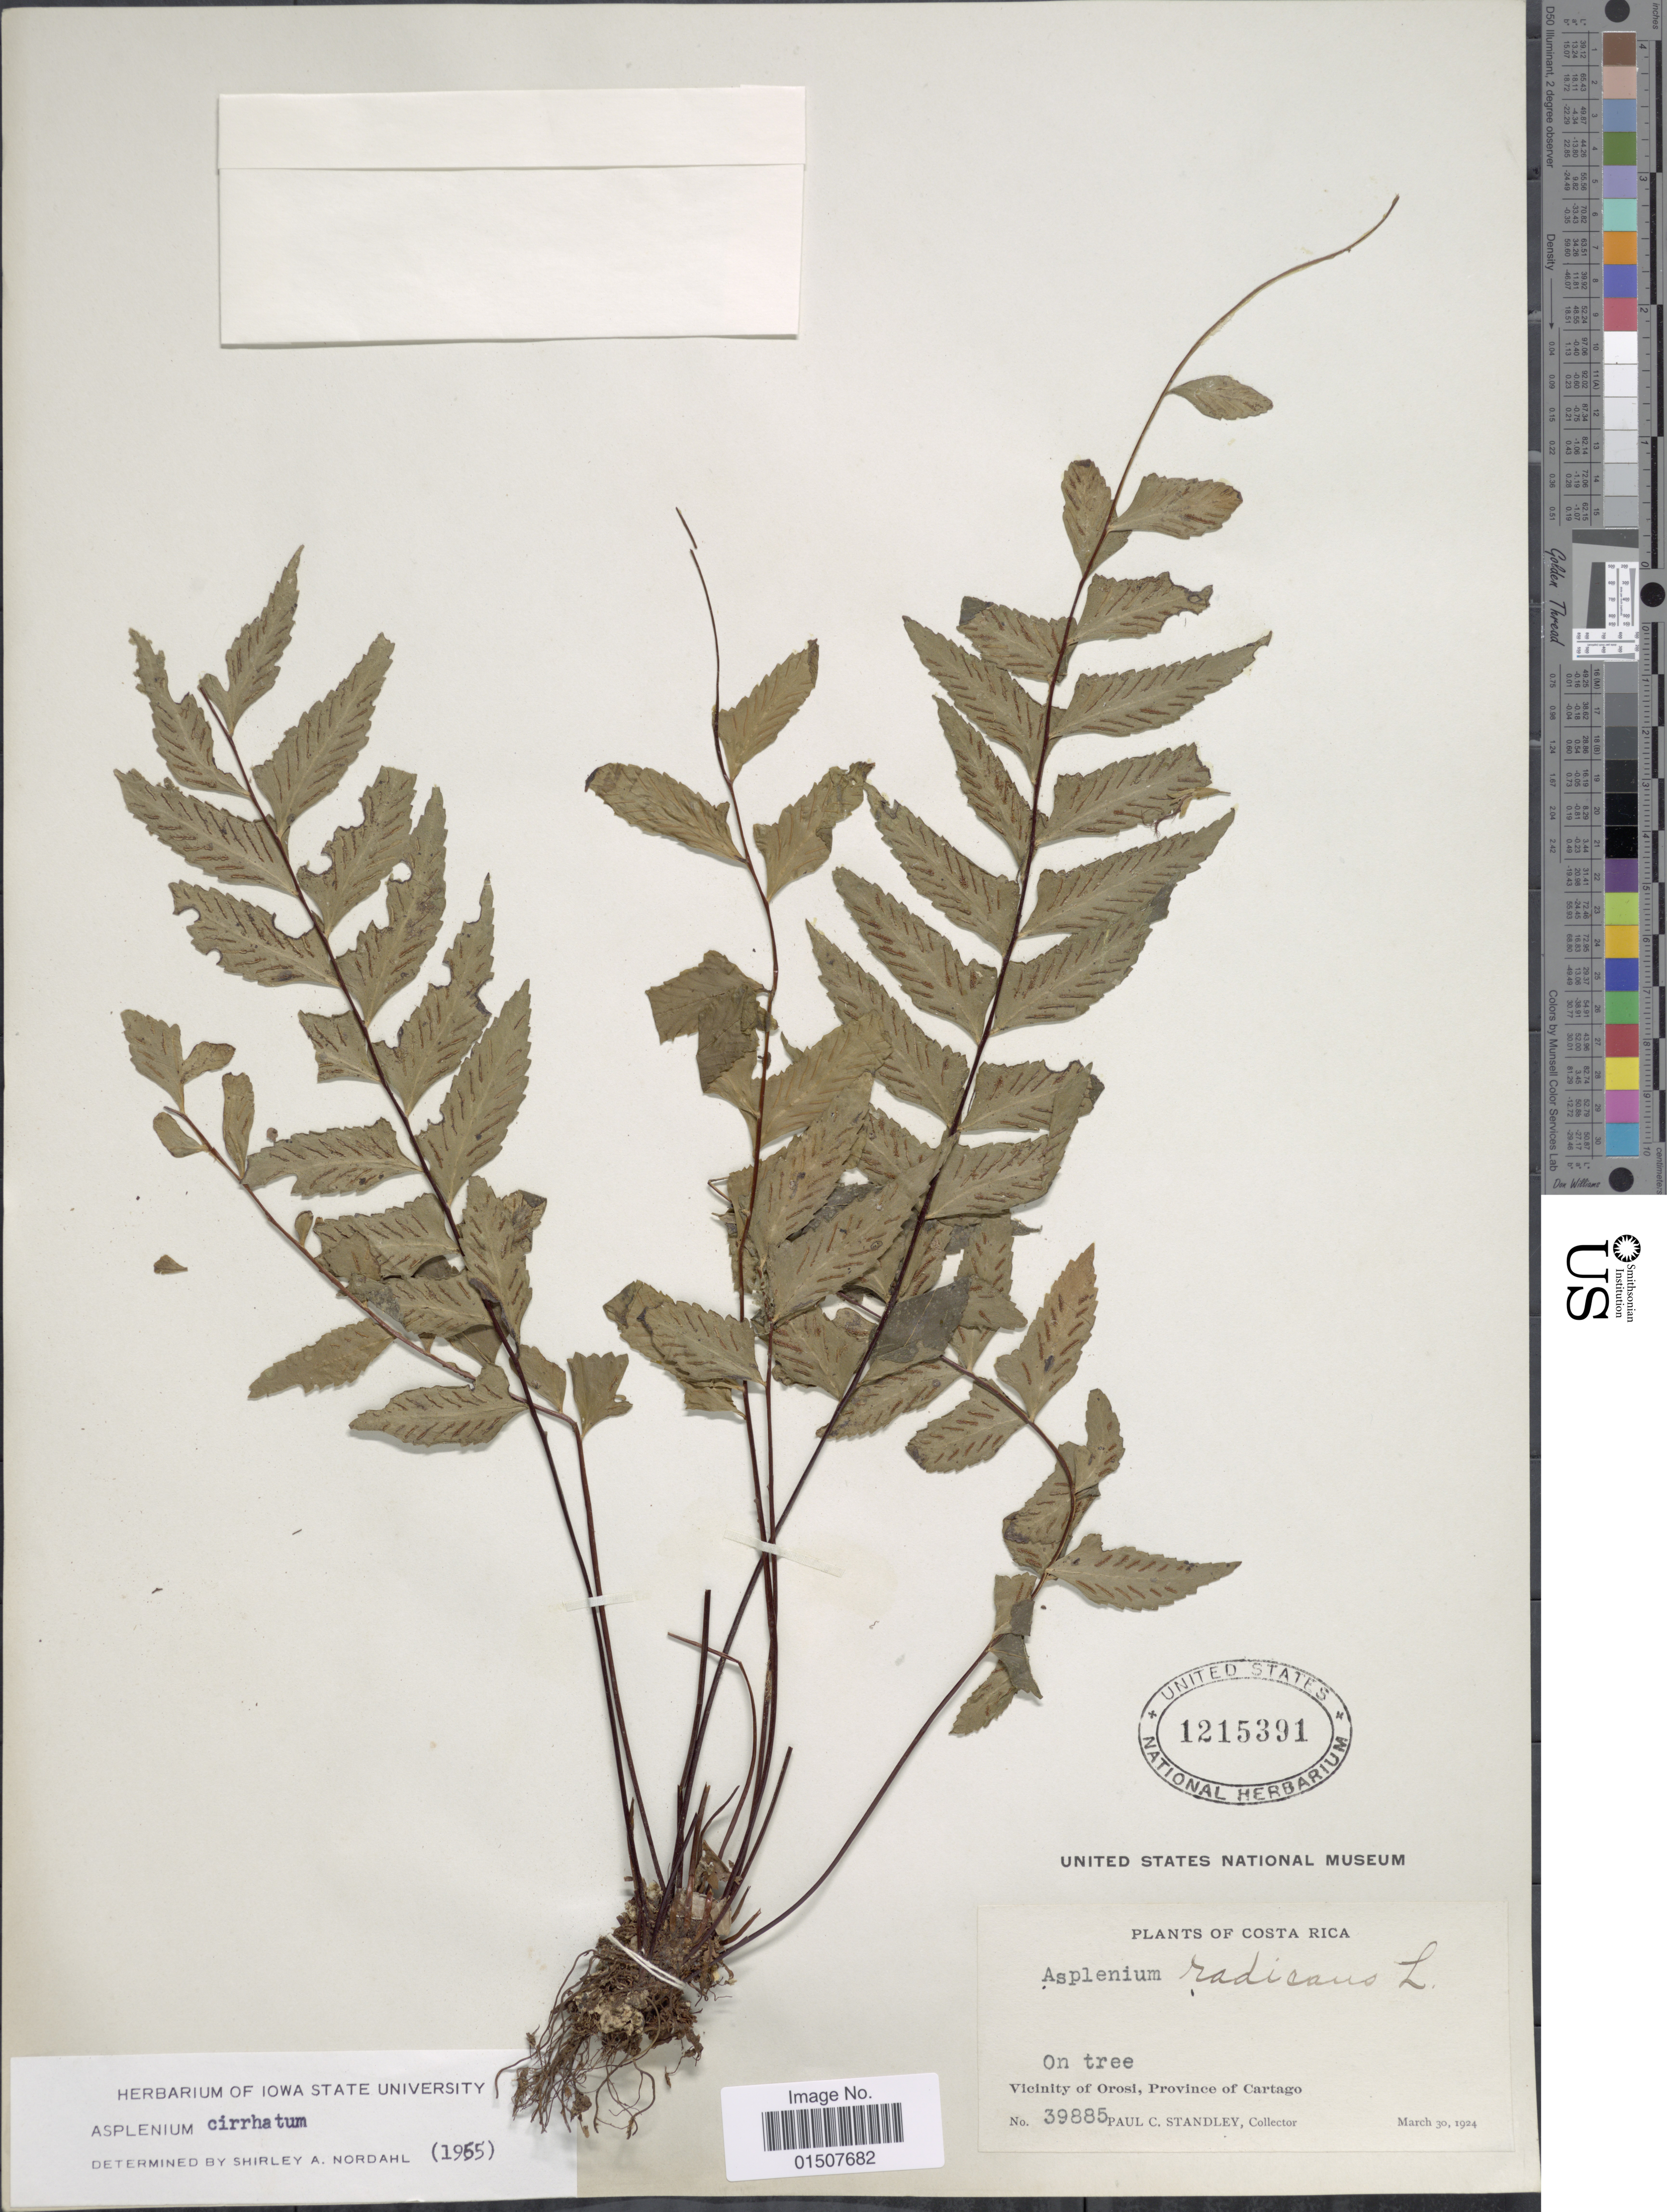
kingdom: Plantae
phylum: Tracheophyta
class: Polypodiopsida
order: Polypodiales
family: Aspleniaceae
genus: Asplenium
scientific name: Asplenium radicans var. cirrhatum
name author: (Rich. ex Willd.) Rosenst.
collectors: P. C. Standley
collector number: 39885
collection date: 1924-03-30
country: Costa Rica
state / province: Cartago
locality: Vicinity of Orosi, Province of Cartago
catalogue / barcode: US 1215391